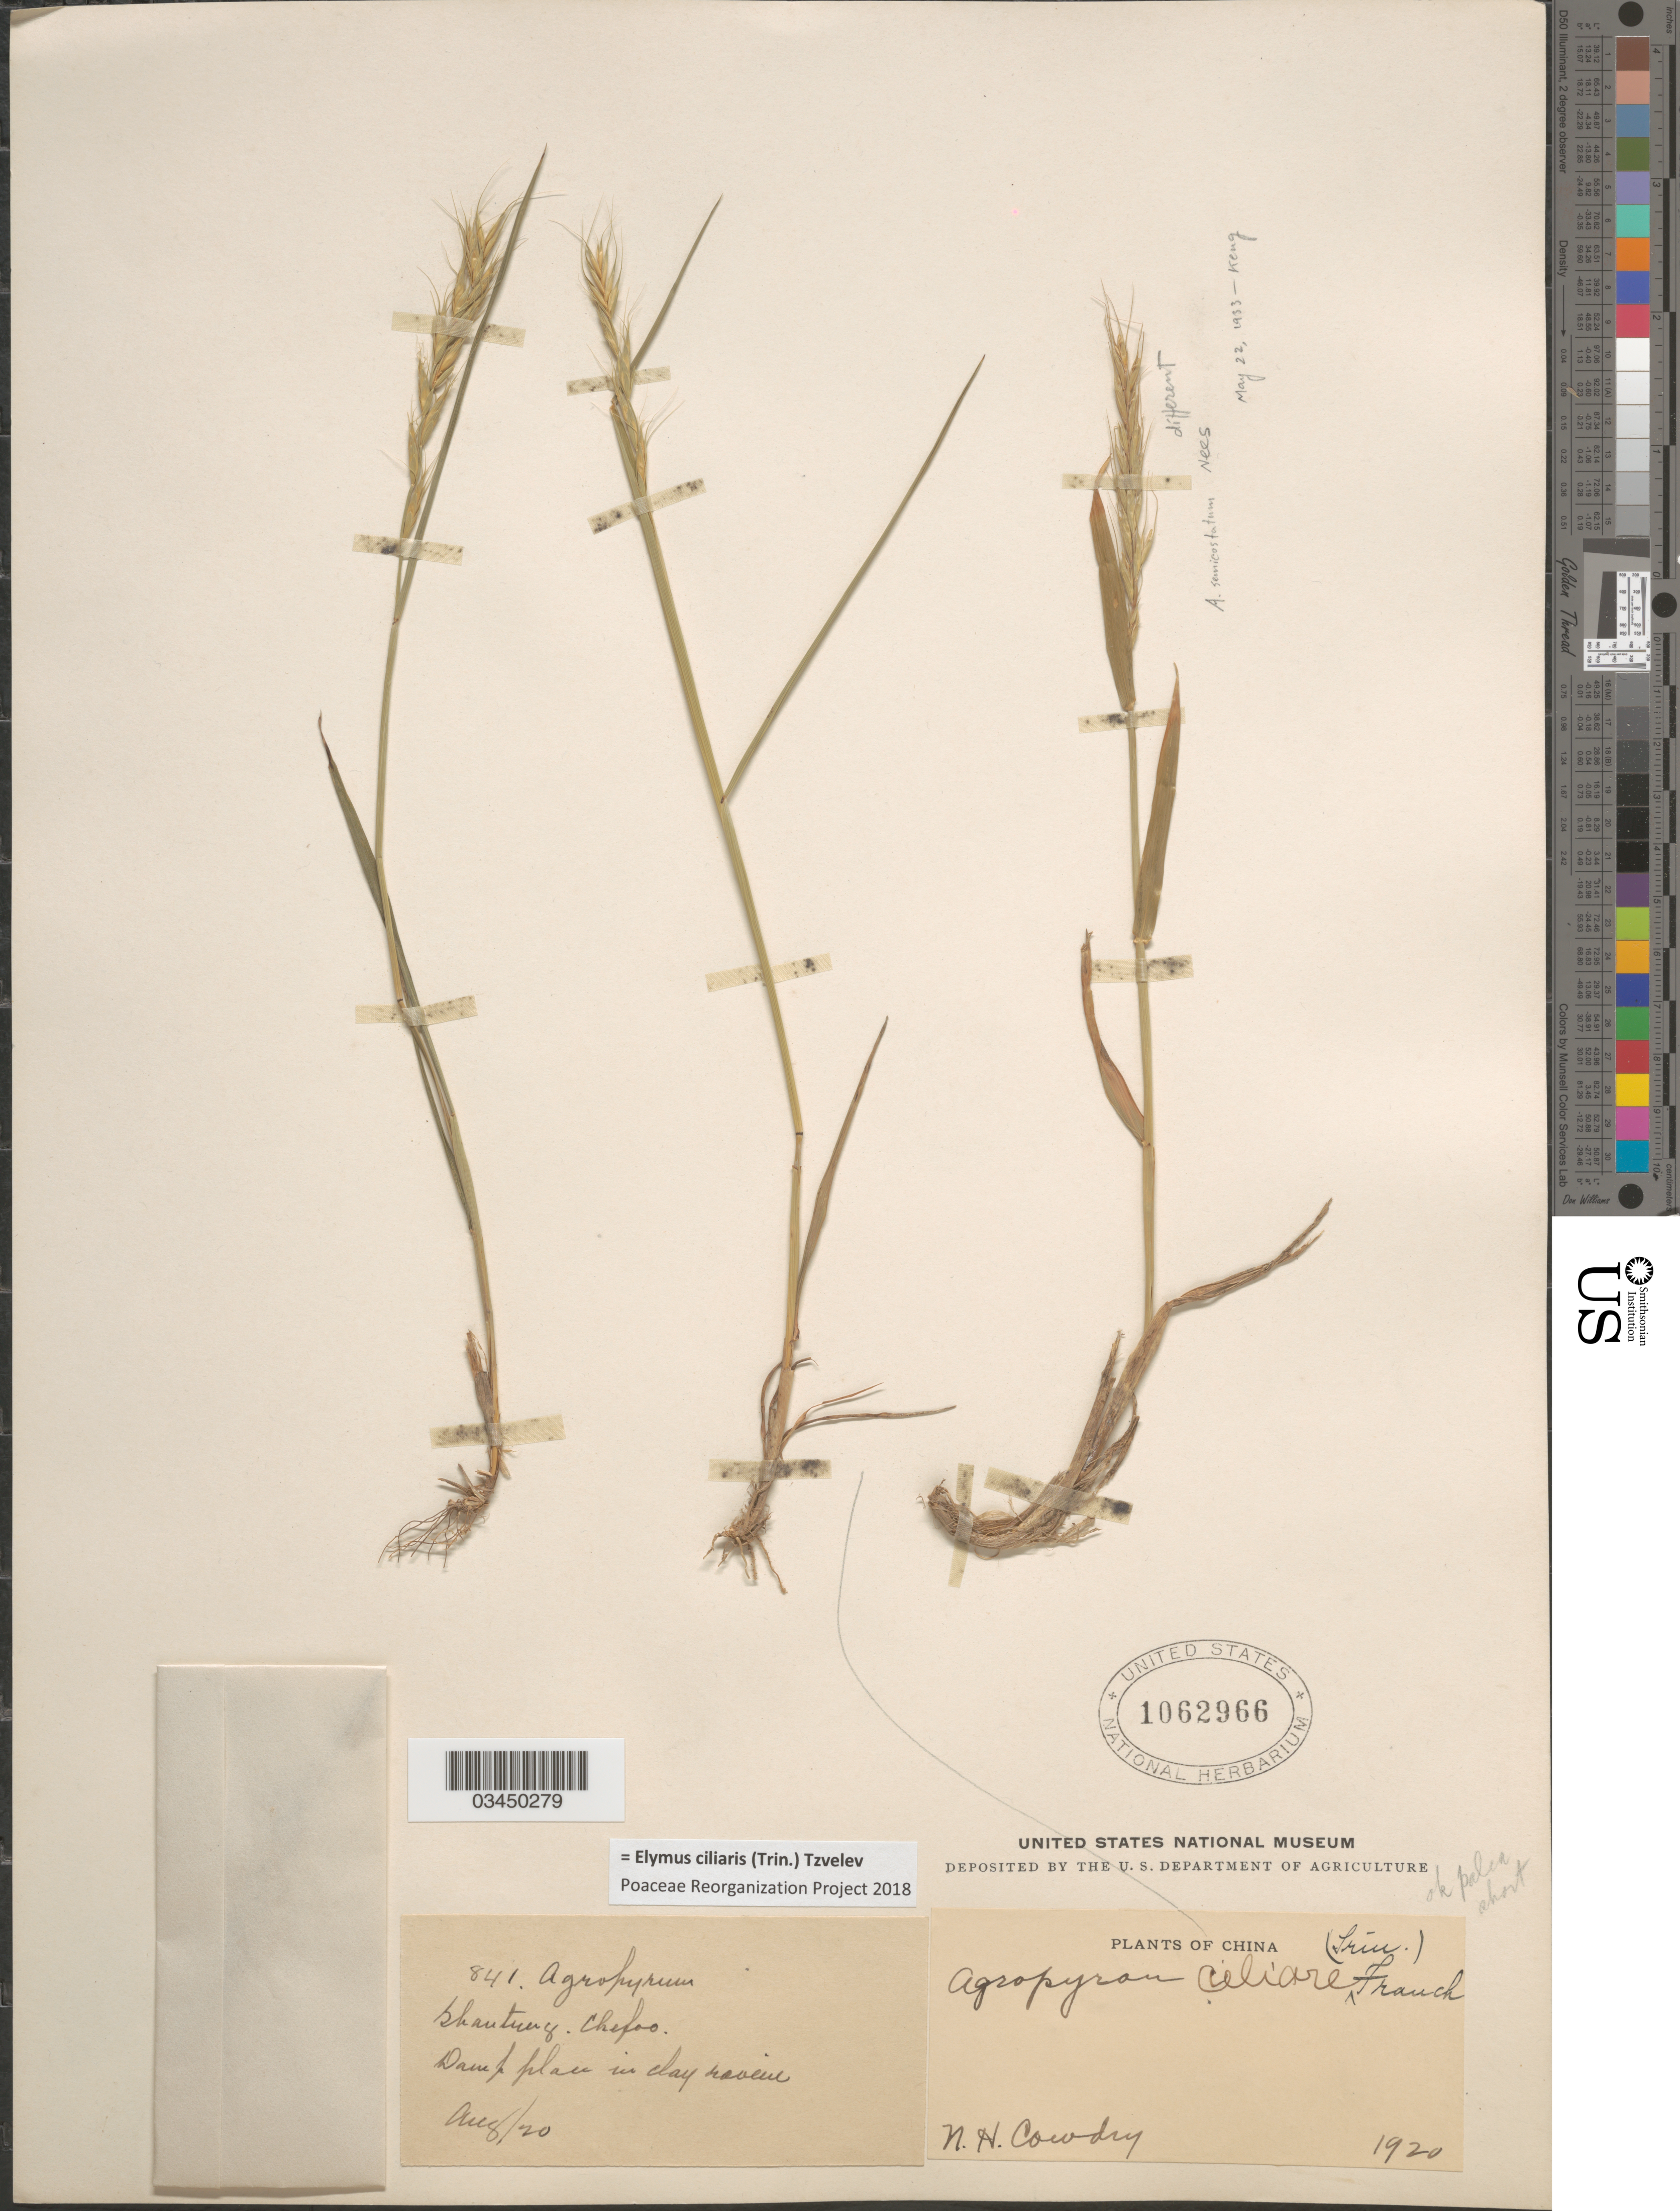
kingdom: Plantae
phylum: Tracheophyta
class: Liliopsida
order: Poales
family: Poaceae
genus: Elymus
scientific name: Elymus ciliaris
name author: (Trin.) Tzvelev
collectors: N. H. Cowdry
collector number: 841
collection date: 1920-08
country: China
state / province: Shandong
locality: Shantung. Chefoo. Damp place in clay ravine.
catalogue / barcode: US 1062966